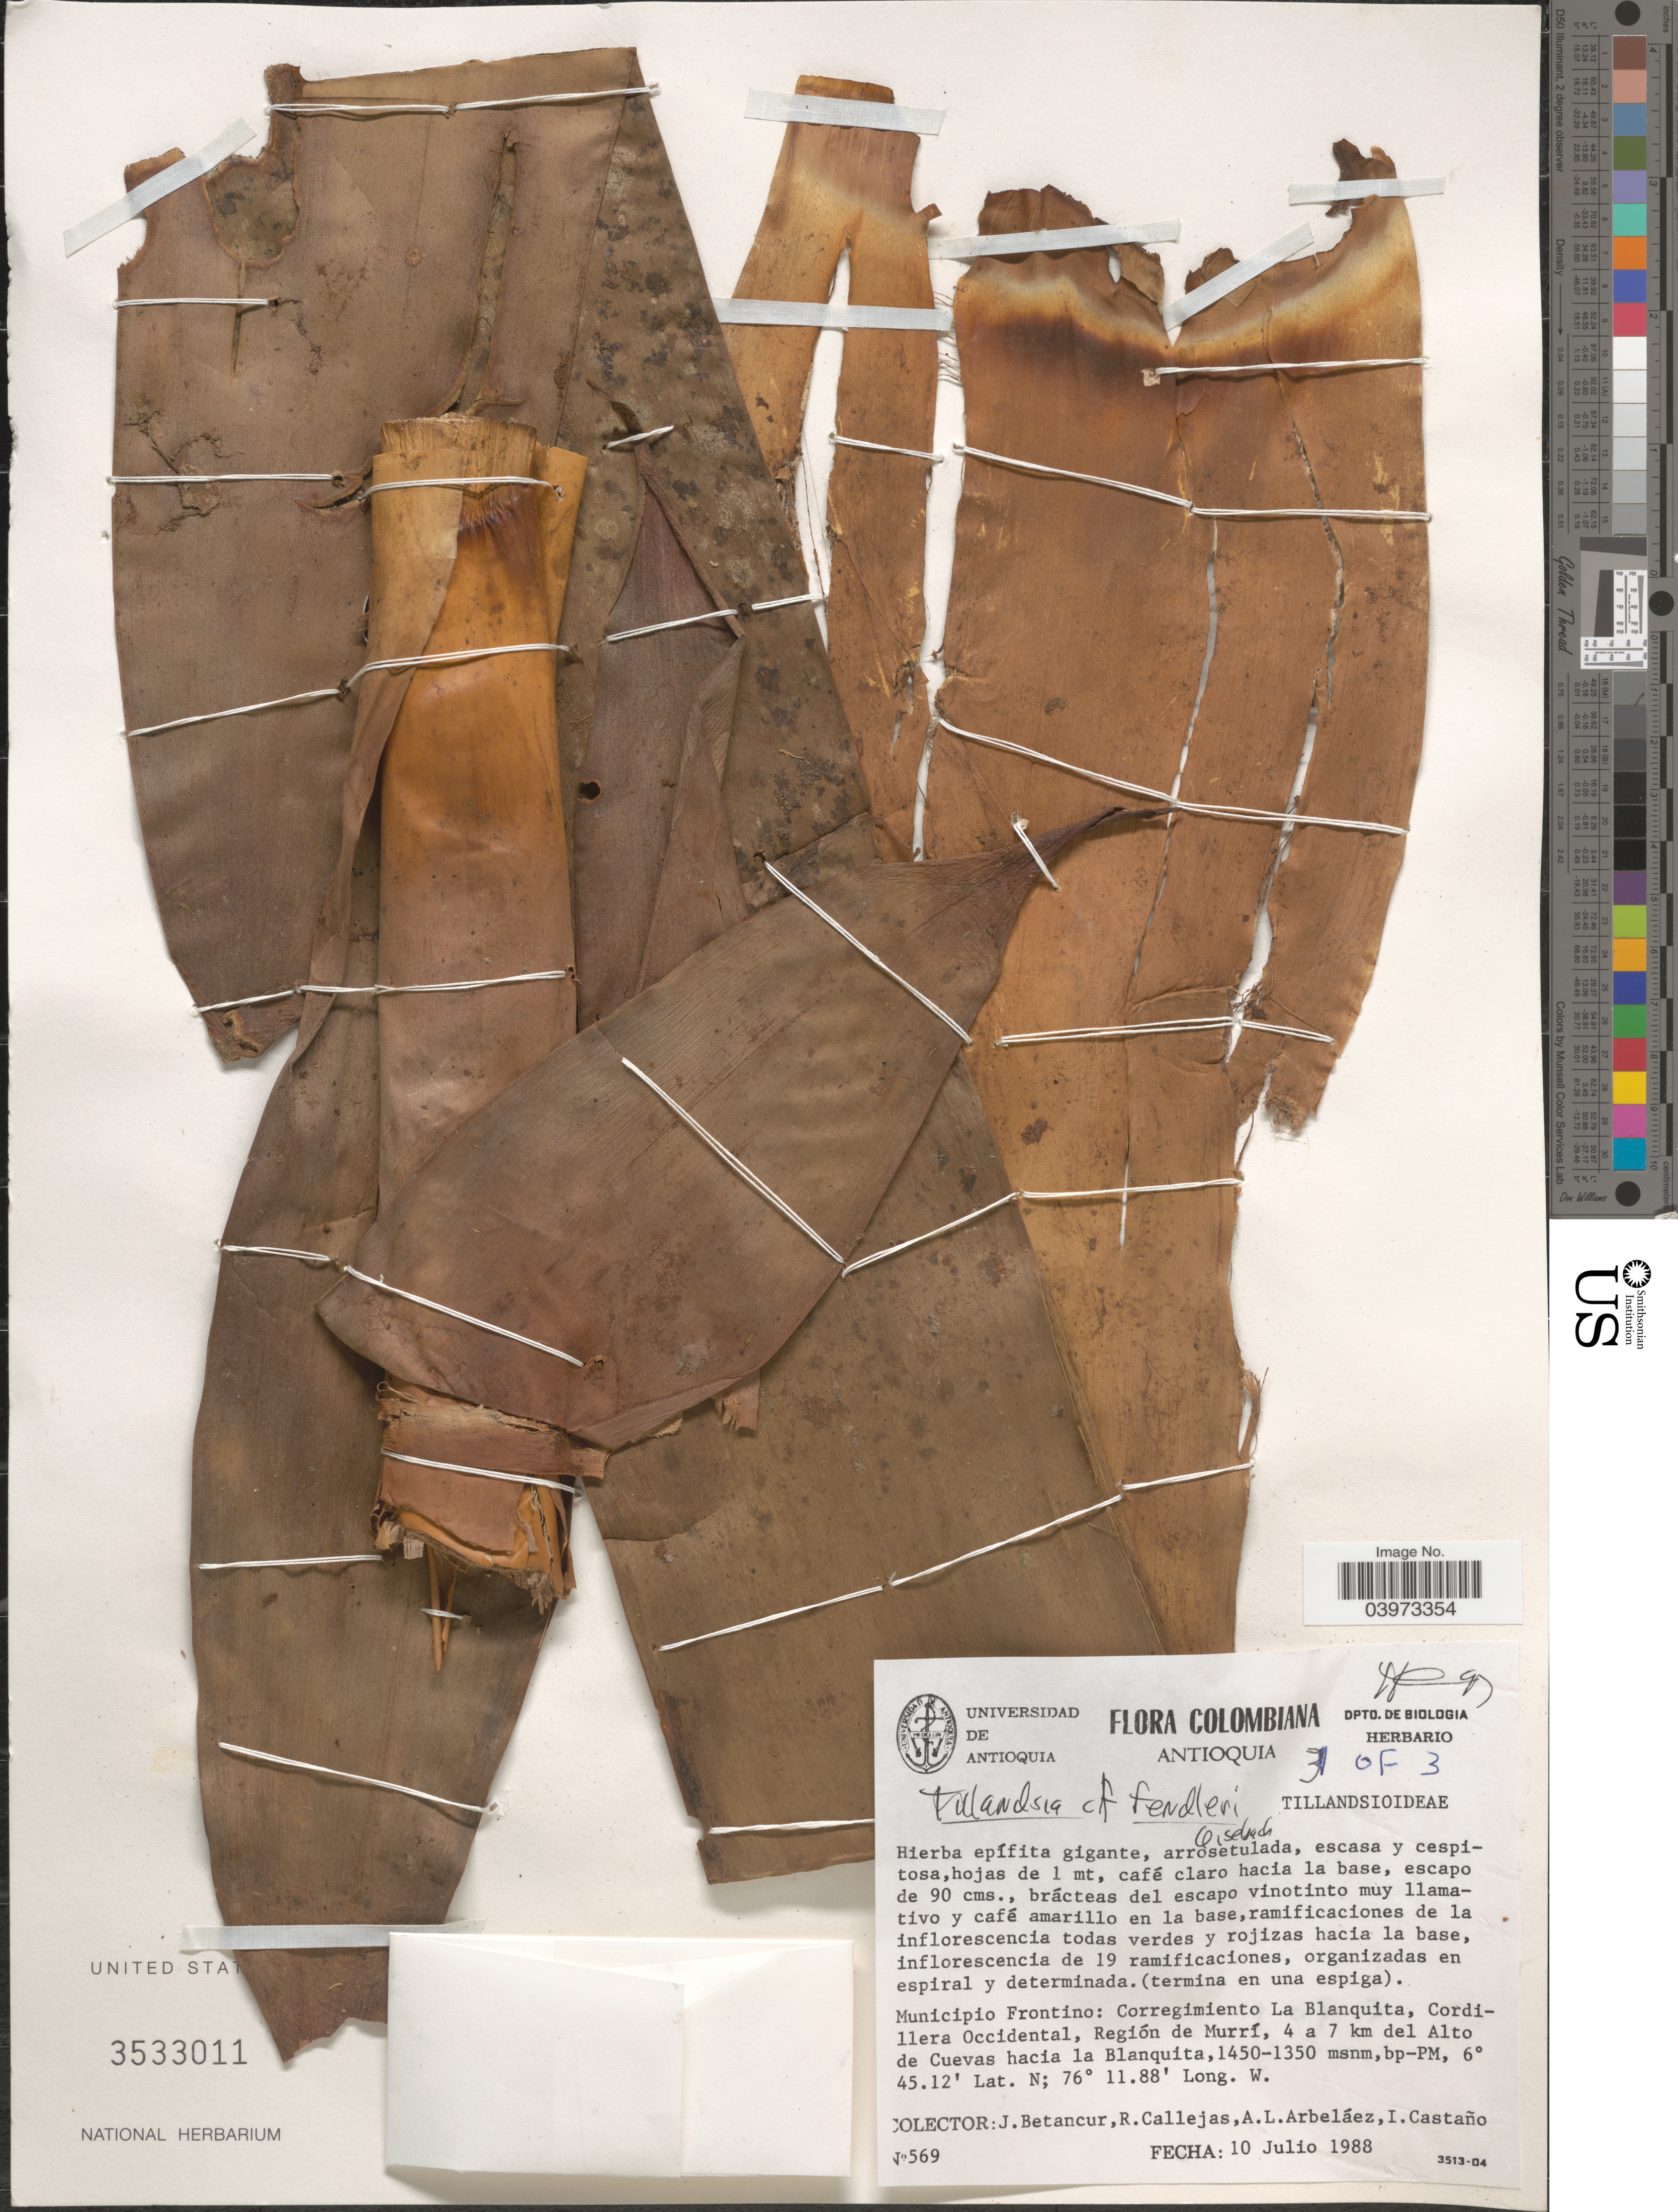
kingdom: Plantae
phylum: Tracheophyta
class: Liliopsida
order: Poales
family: Bromeliaceae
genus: Tillandsia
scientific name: Tillandsia fendleri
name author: Griseb.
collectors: J. Betancur, R. Callejas, A. Arbeláez Alvarez & I. Castaño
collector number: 569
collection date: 1988-07-10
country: Colombia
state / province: Antioquia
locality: Municipio Frontino: Corregimiento La Blanquita, Cordillera Occidental, Región de Murrí, 4 a 7 km del Alto de Cuevas hacia la Blanquita.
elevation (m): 1350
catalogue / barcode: US 3533011